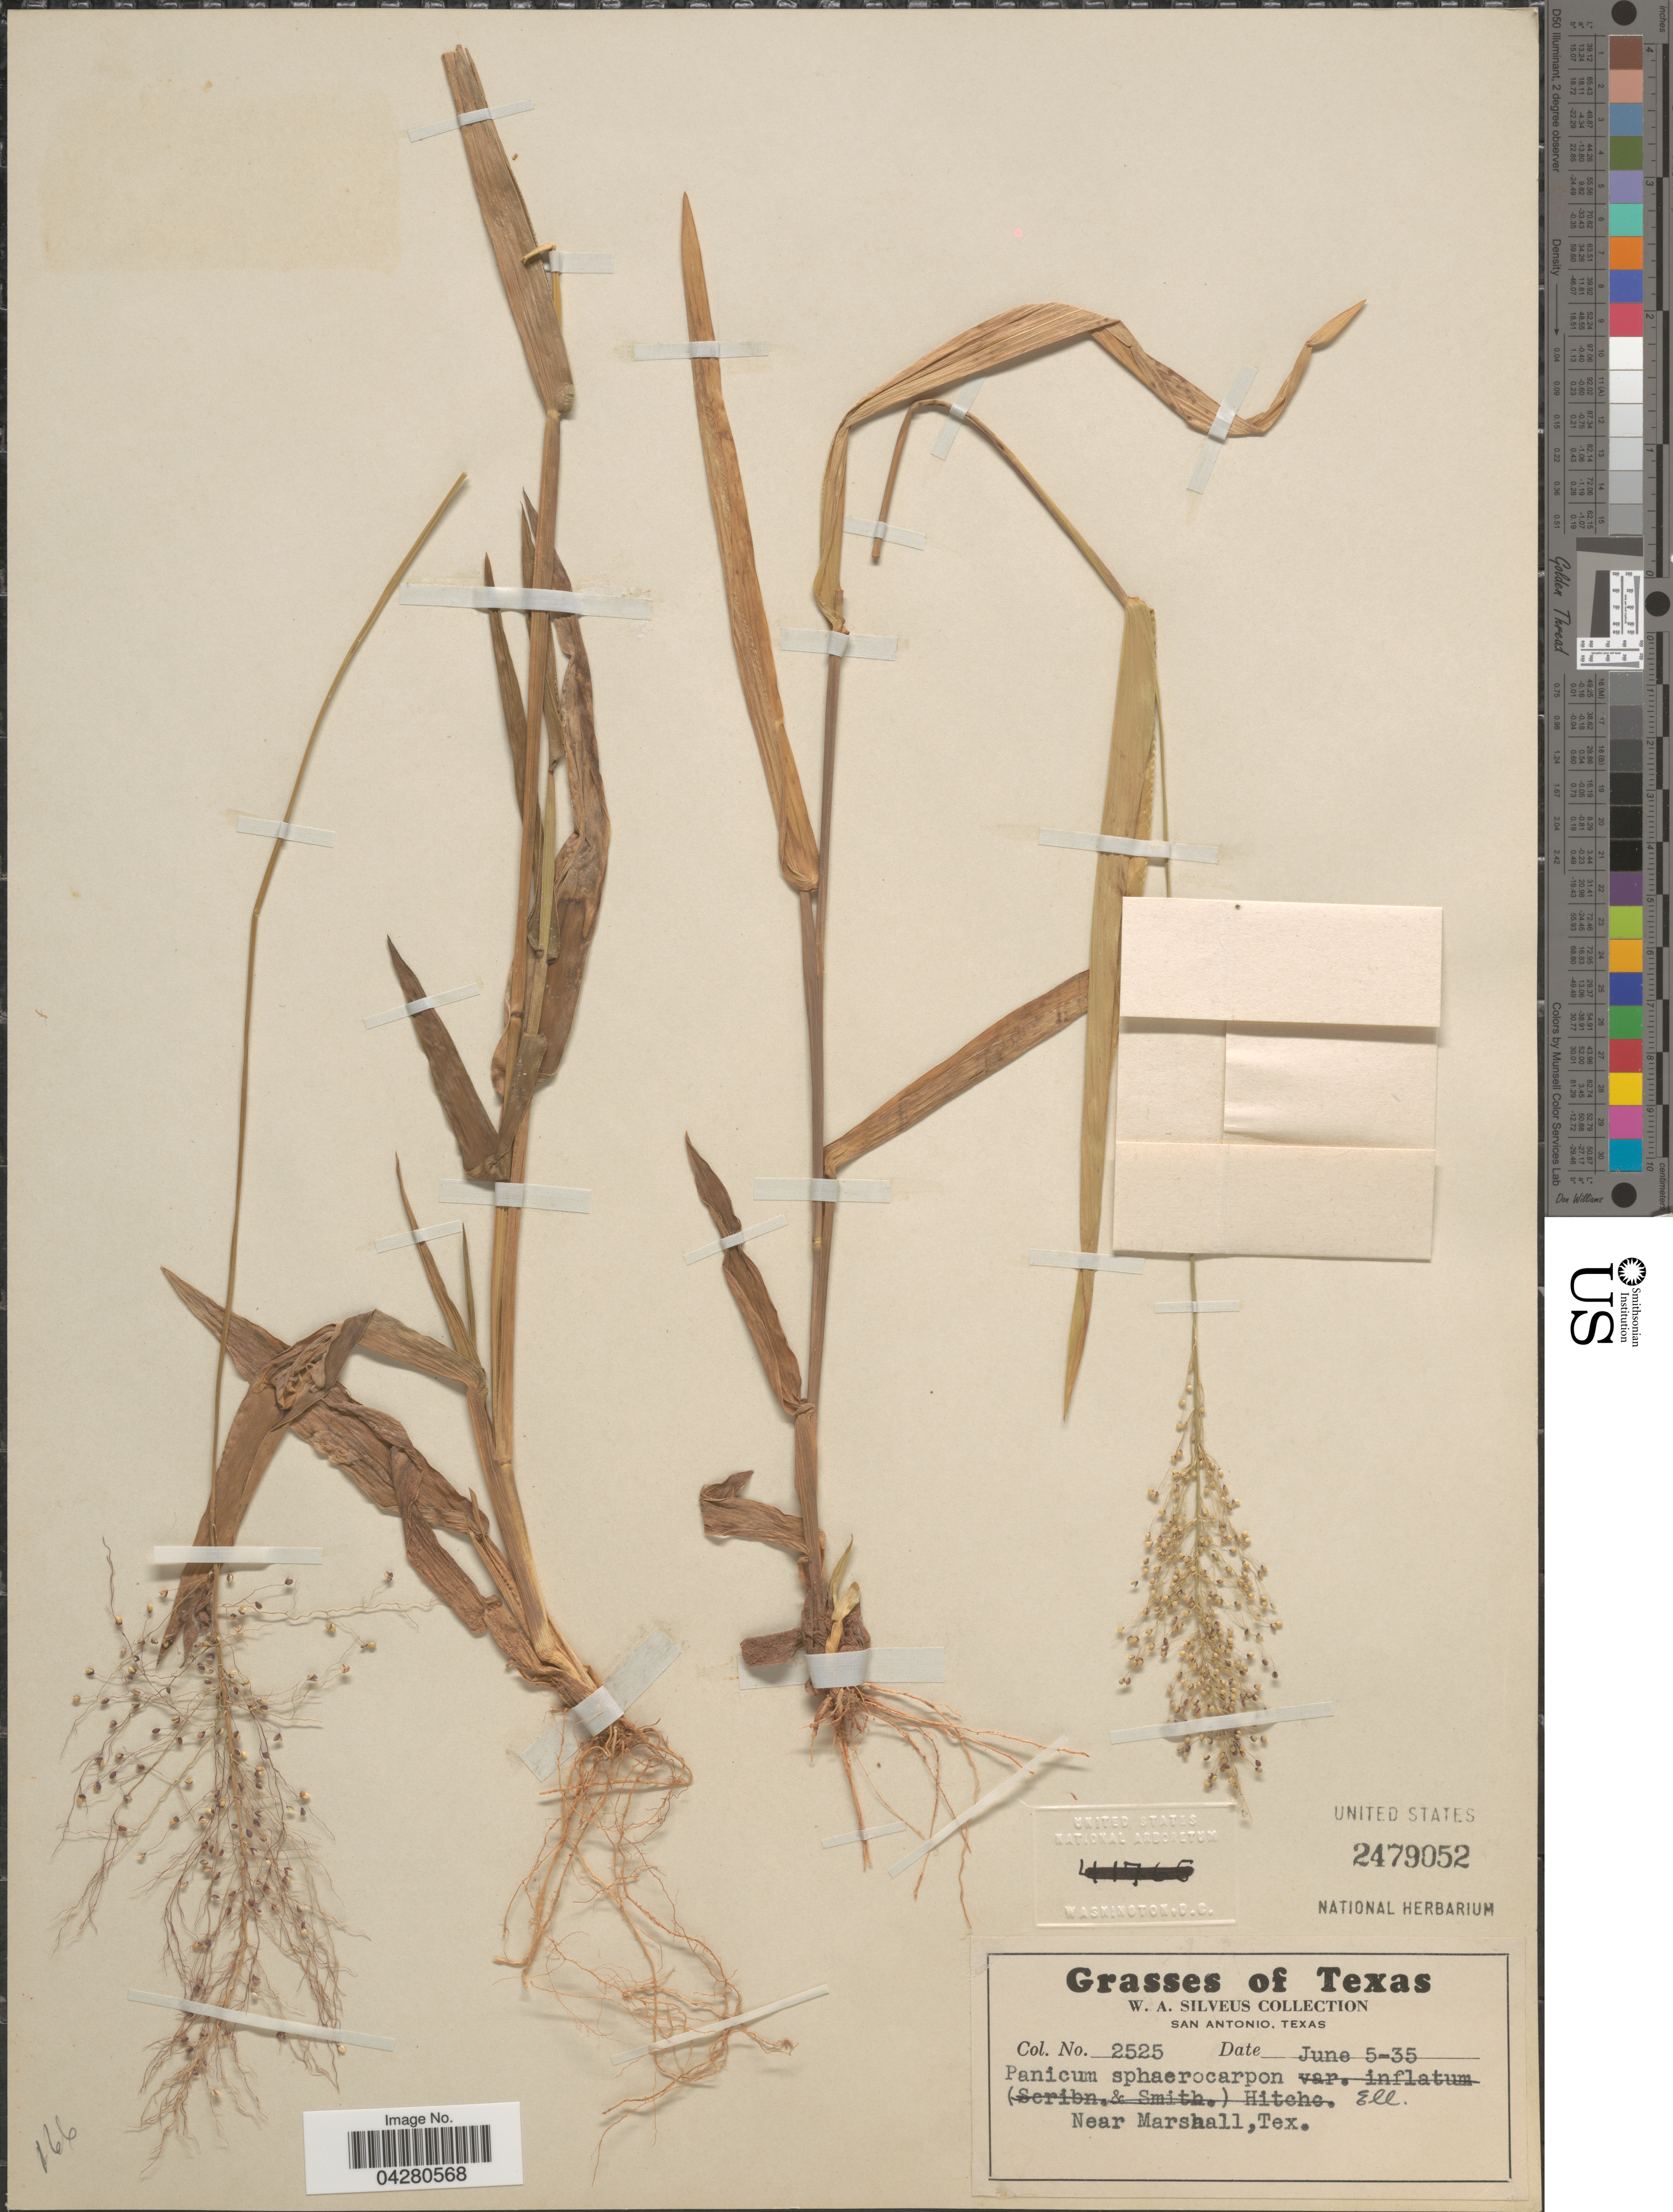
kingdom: Plantae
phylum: Tracheophyta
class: Liliopsida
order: Poales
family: Poaceae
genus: Dichanthelium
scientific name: Dichanthelium dichotomum var. dichotomum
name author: (L.) Gould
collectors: W. Silveus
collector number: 2525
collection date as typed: Transcribed d/m/y: 5/6/35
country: United States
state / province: Texas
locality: Near Marshall.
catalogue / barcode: US 2479052